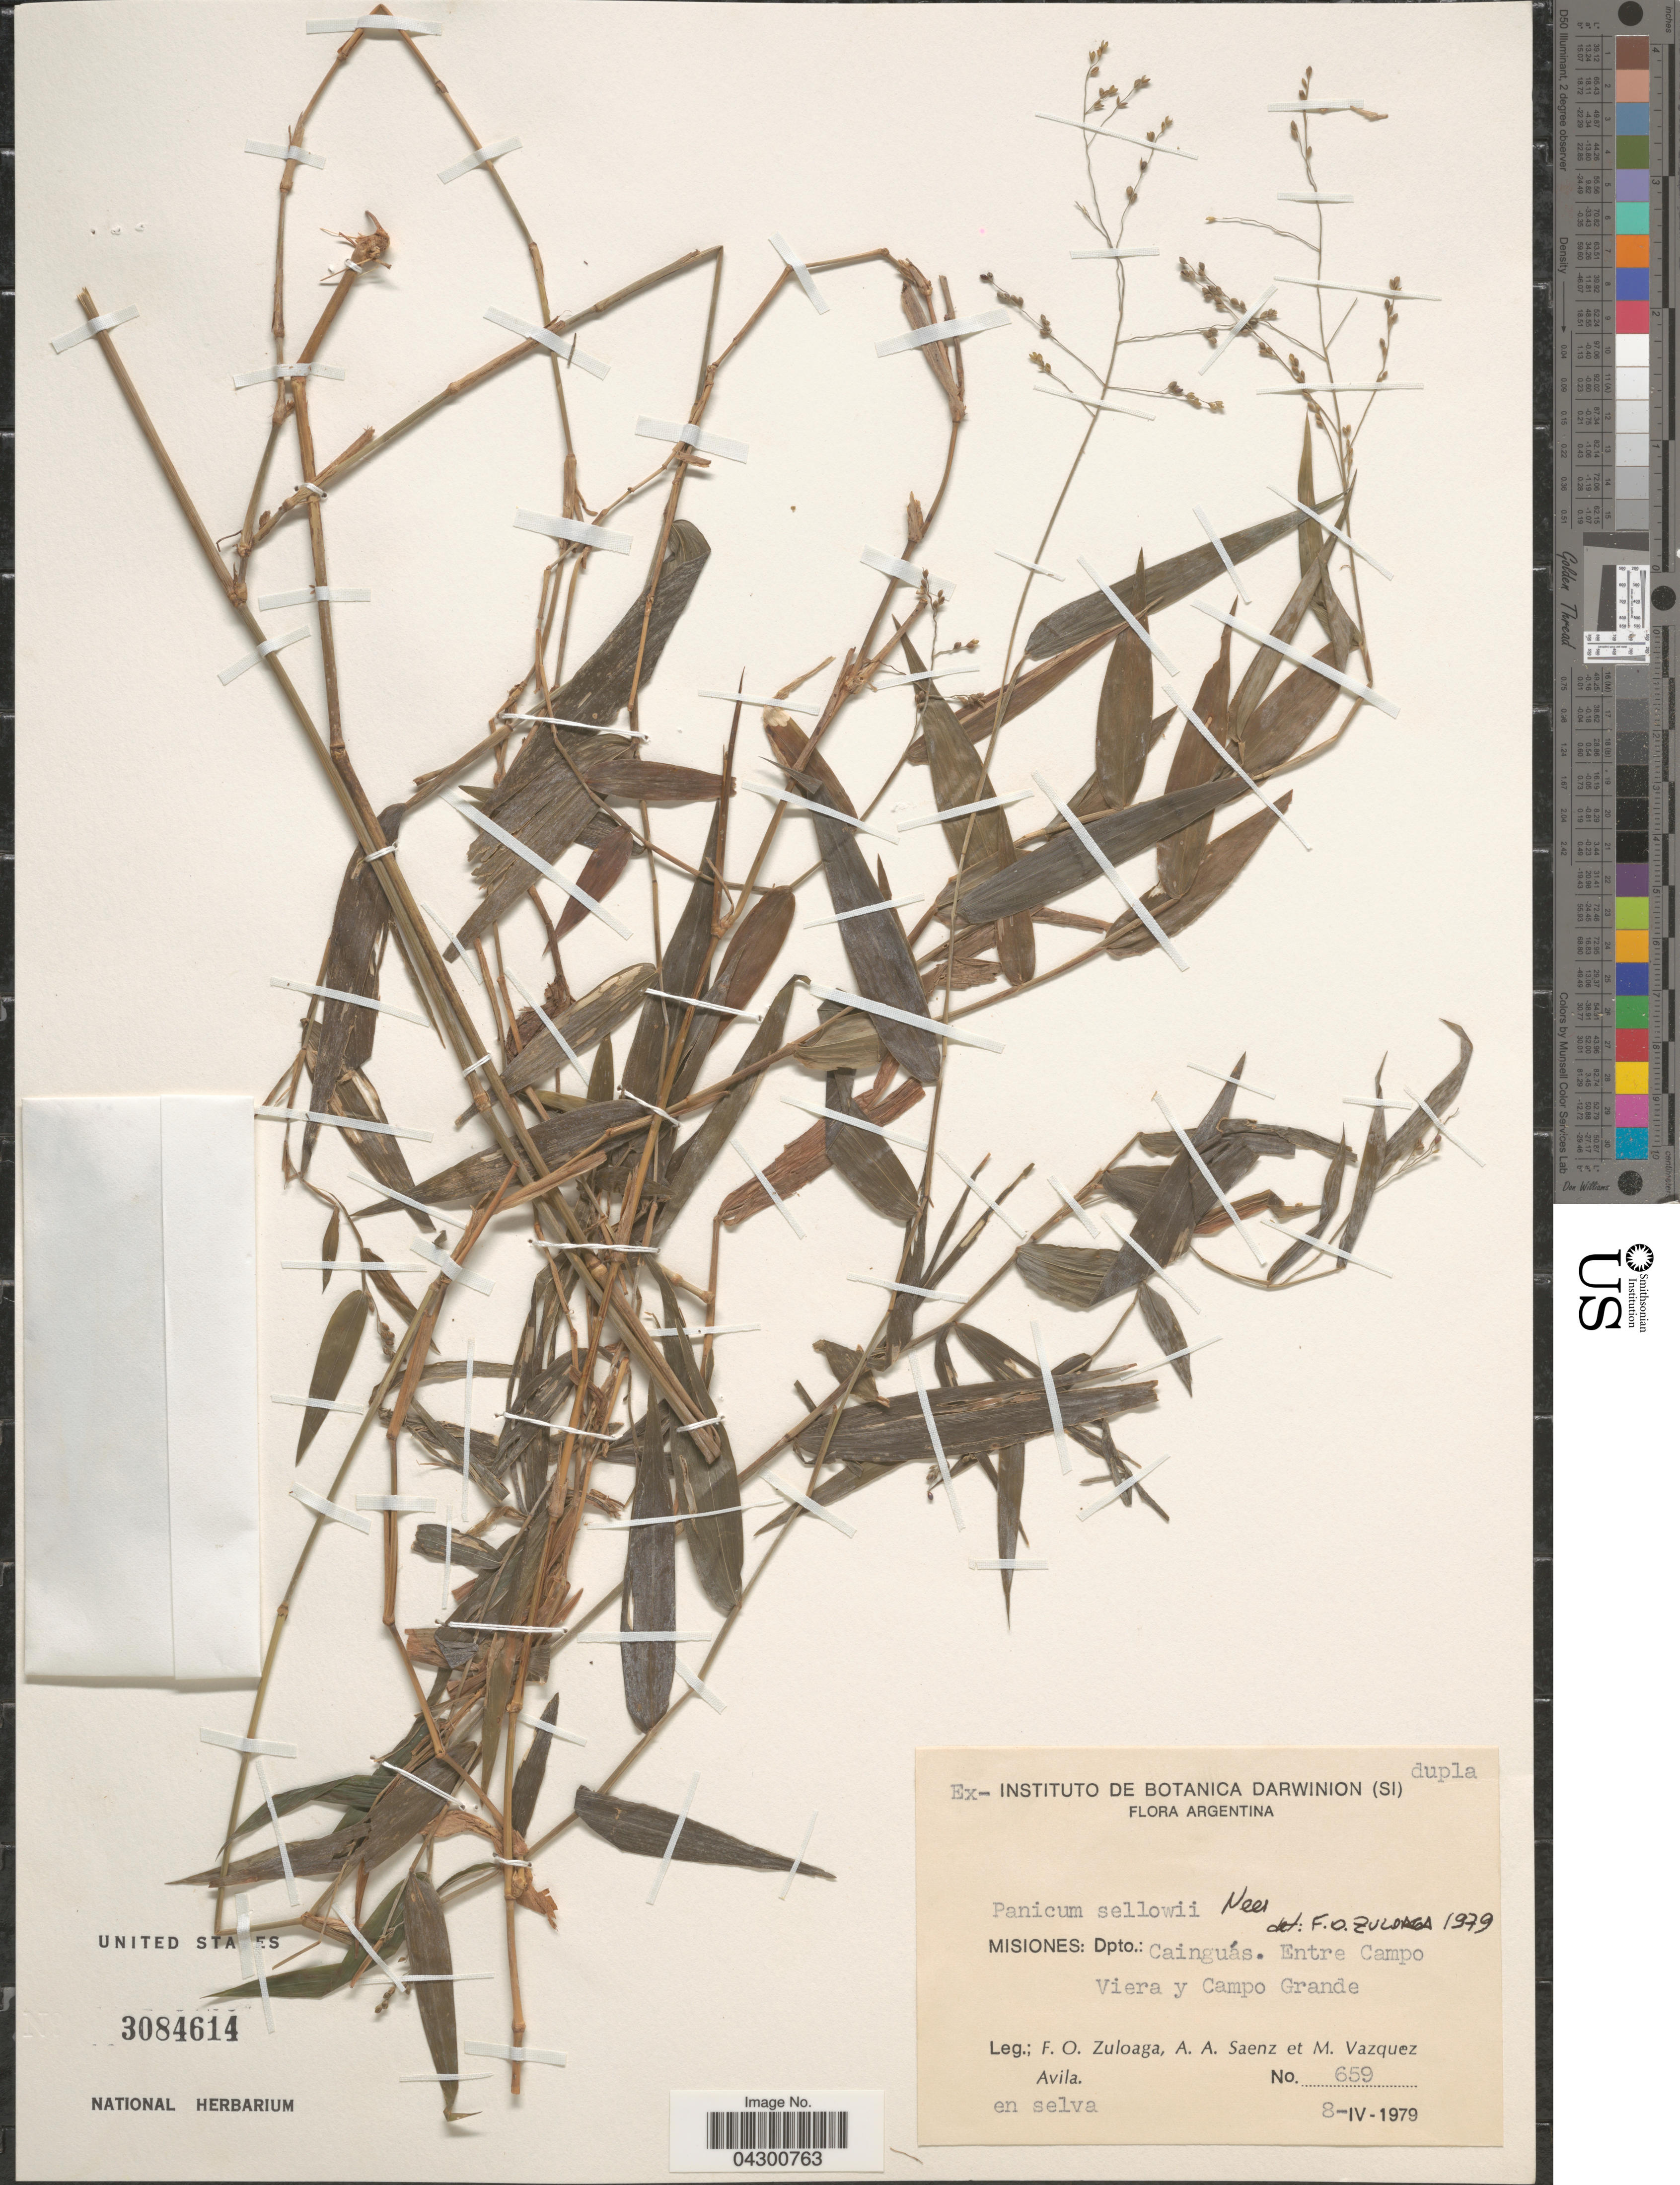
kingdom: Plantae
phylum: Tracheophyta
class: Liliopsida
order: Poales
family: Poaceae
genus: Panicum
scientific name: Panicum sellowii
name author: Nees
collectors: F. O. Zuloaga, A. A. Saenz & M. D. Vázquez A.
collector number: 659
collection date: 1979-04-08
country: Argentina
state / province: Misiones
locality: Dpto.: Cainguás. Entre Campo Viera y Campo Grande.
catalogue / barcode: US 3084614